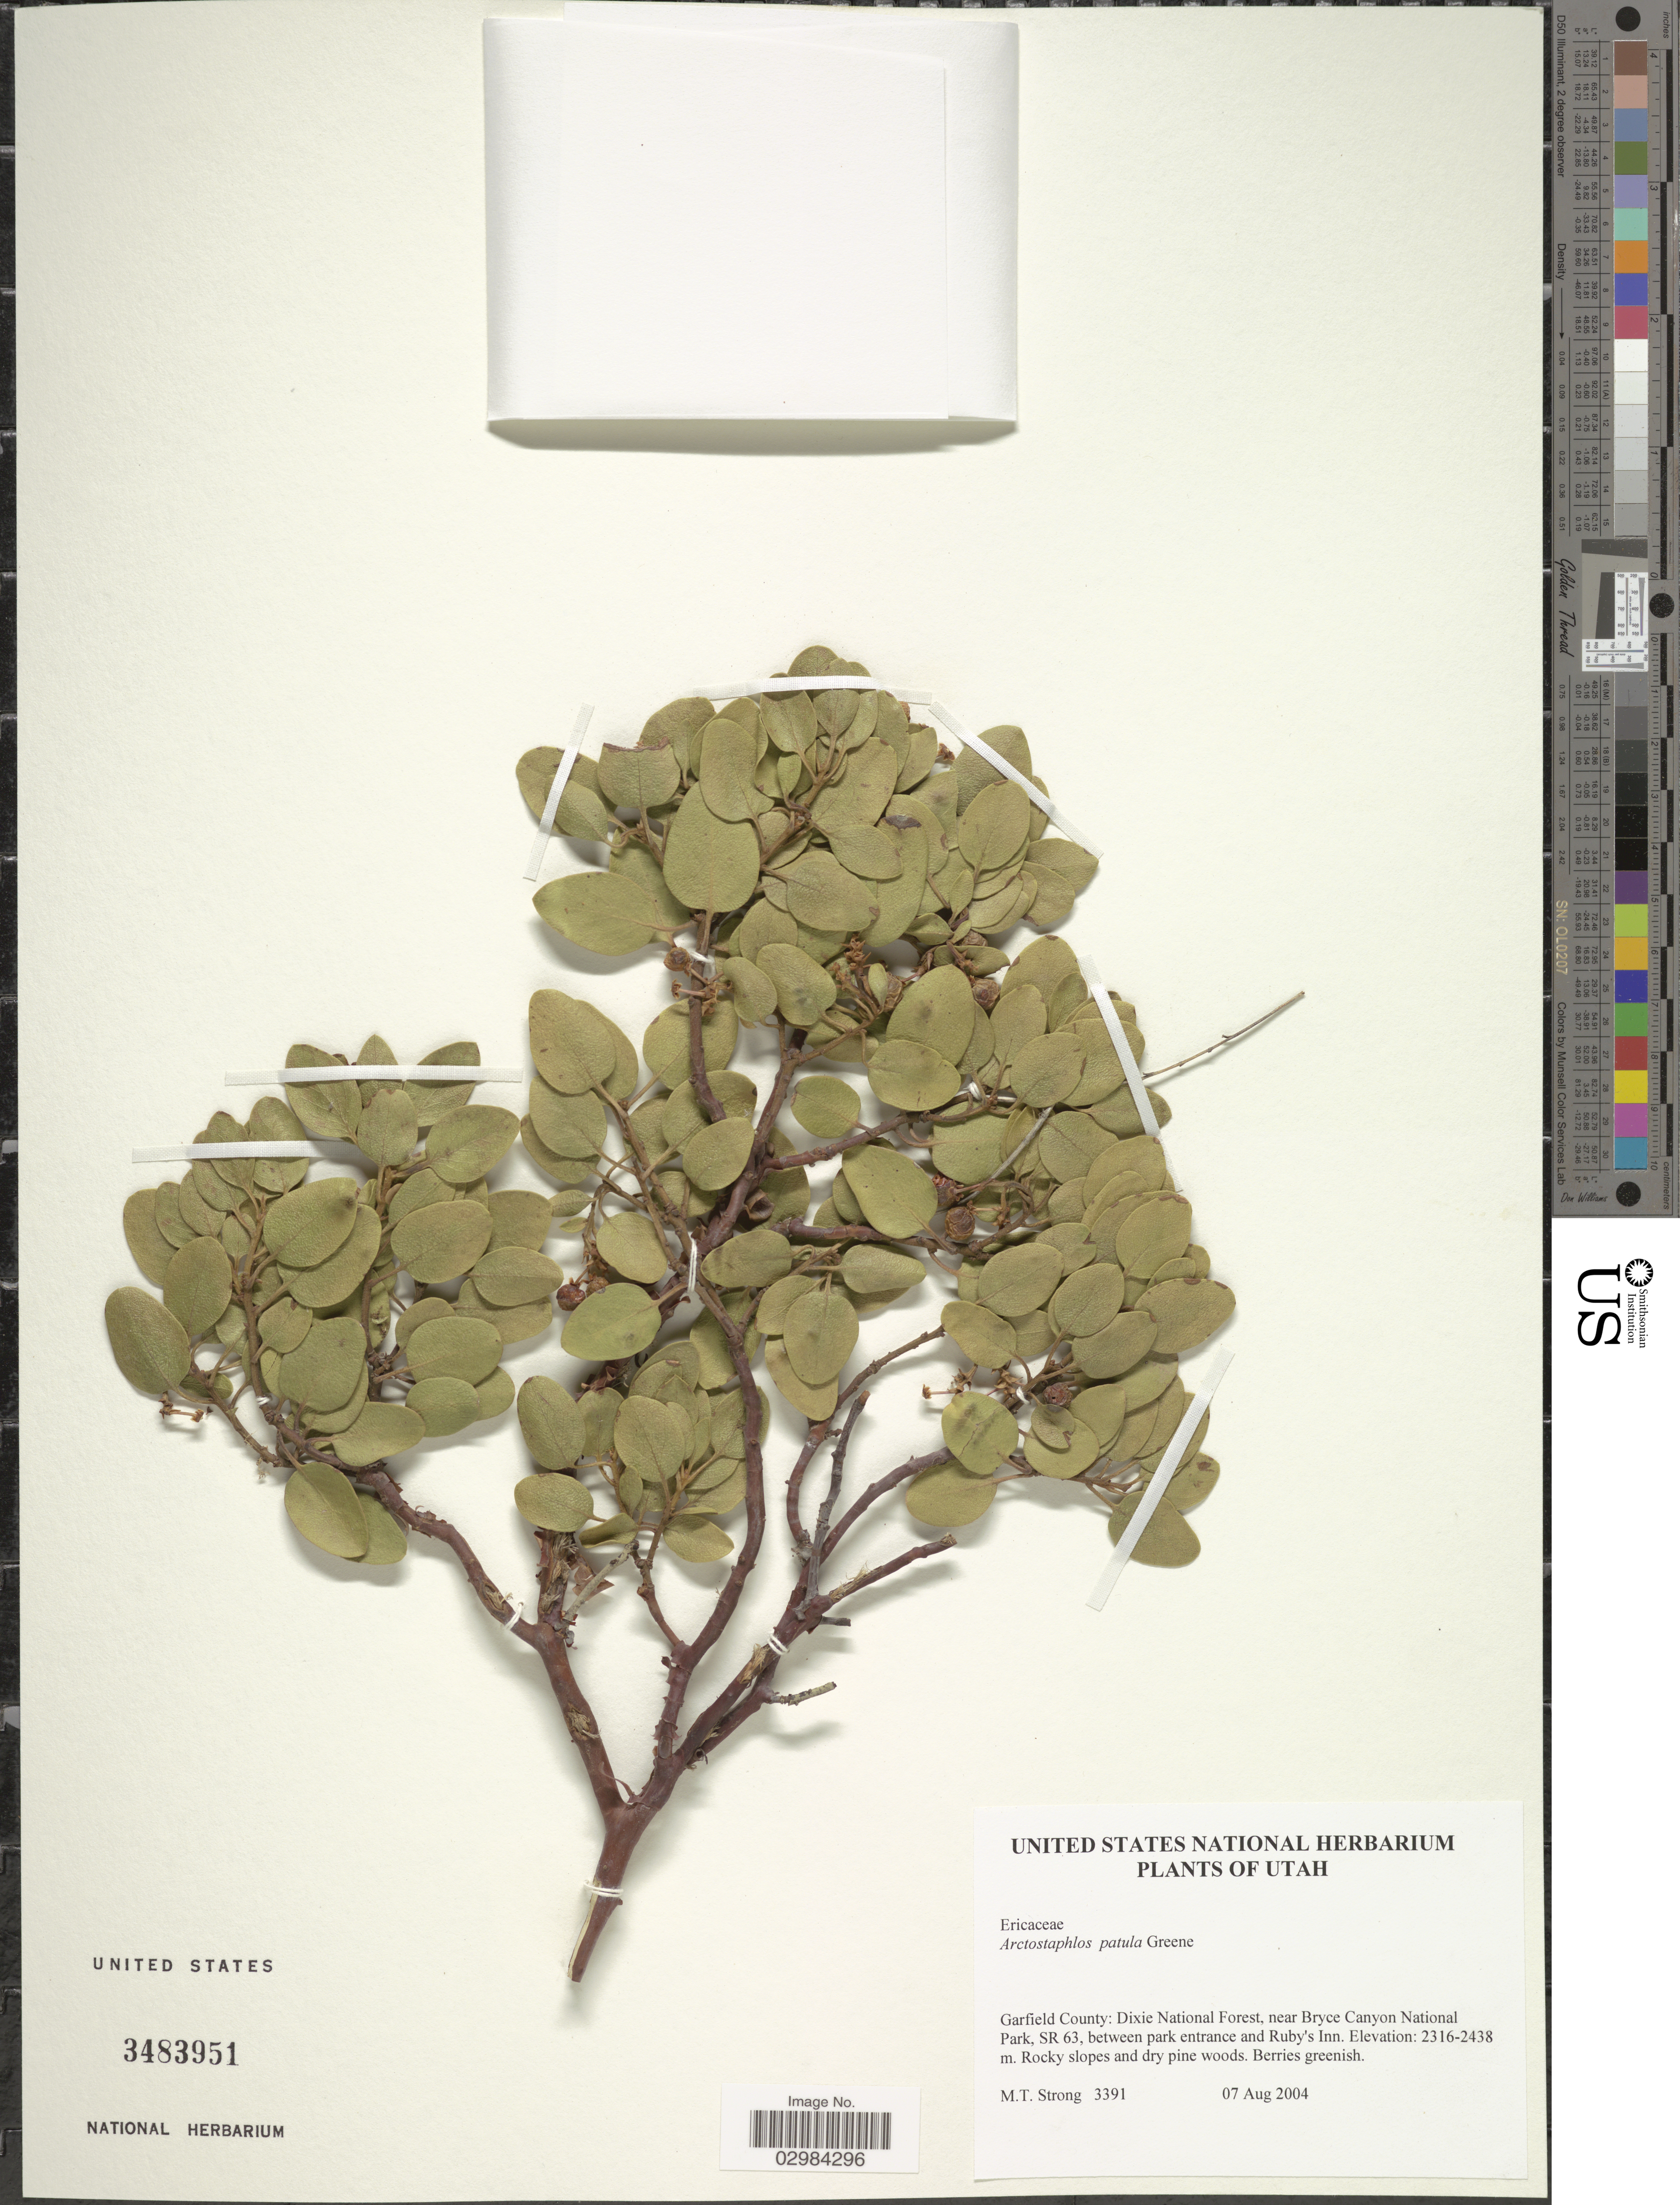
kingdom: Plantae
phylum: Tracheophyta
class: Magnoliopsida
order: Ericales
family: Ericaceae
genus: Arctostaphylos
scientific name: Arctostaphylos patula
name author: Greene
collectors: M. T. Strong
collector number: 3391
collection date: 2004-08-07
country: United States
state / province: Utah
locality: Garfield County: Dixie National Forest, near Bryce Canyon National Park, SR 63, between park entrance and Ruby's Inn.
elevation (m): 2316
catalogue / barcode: US 3483951